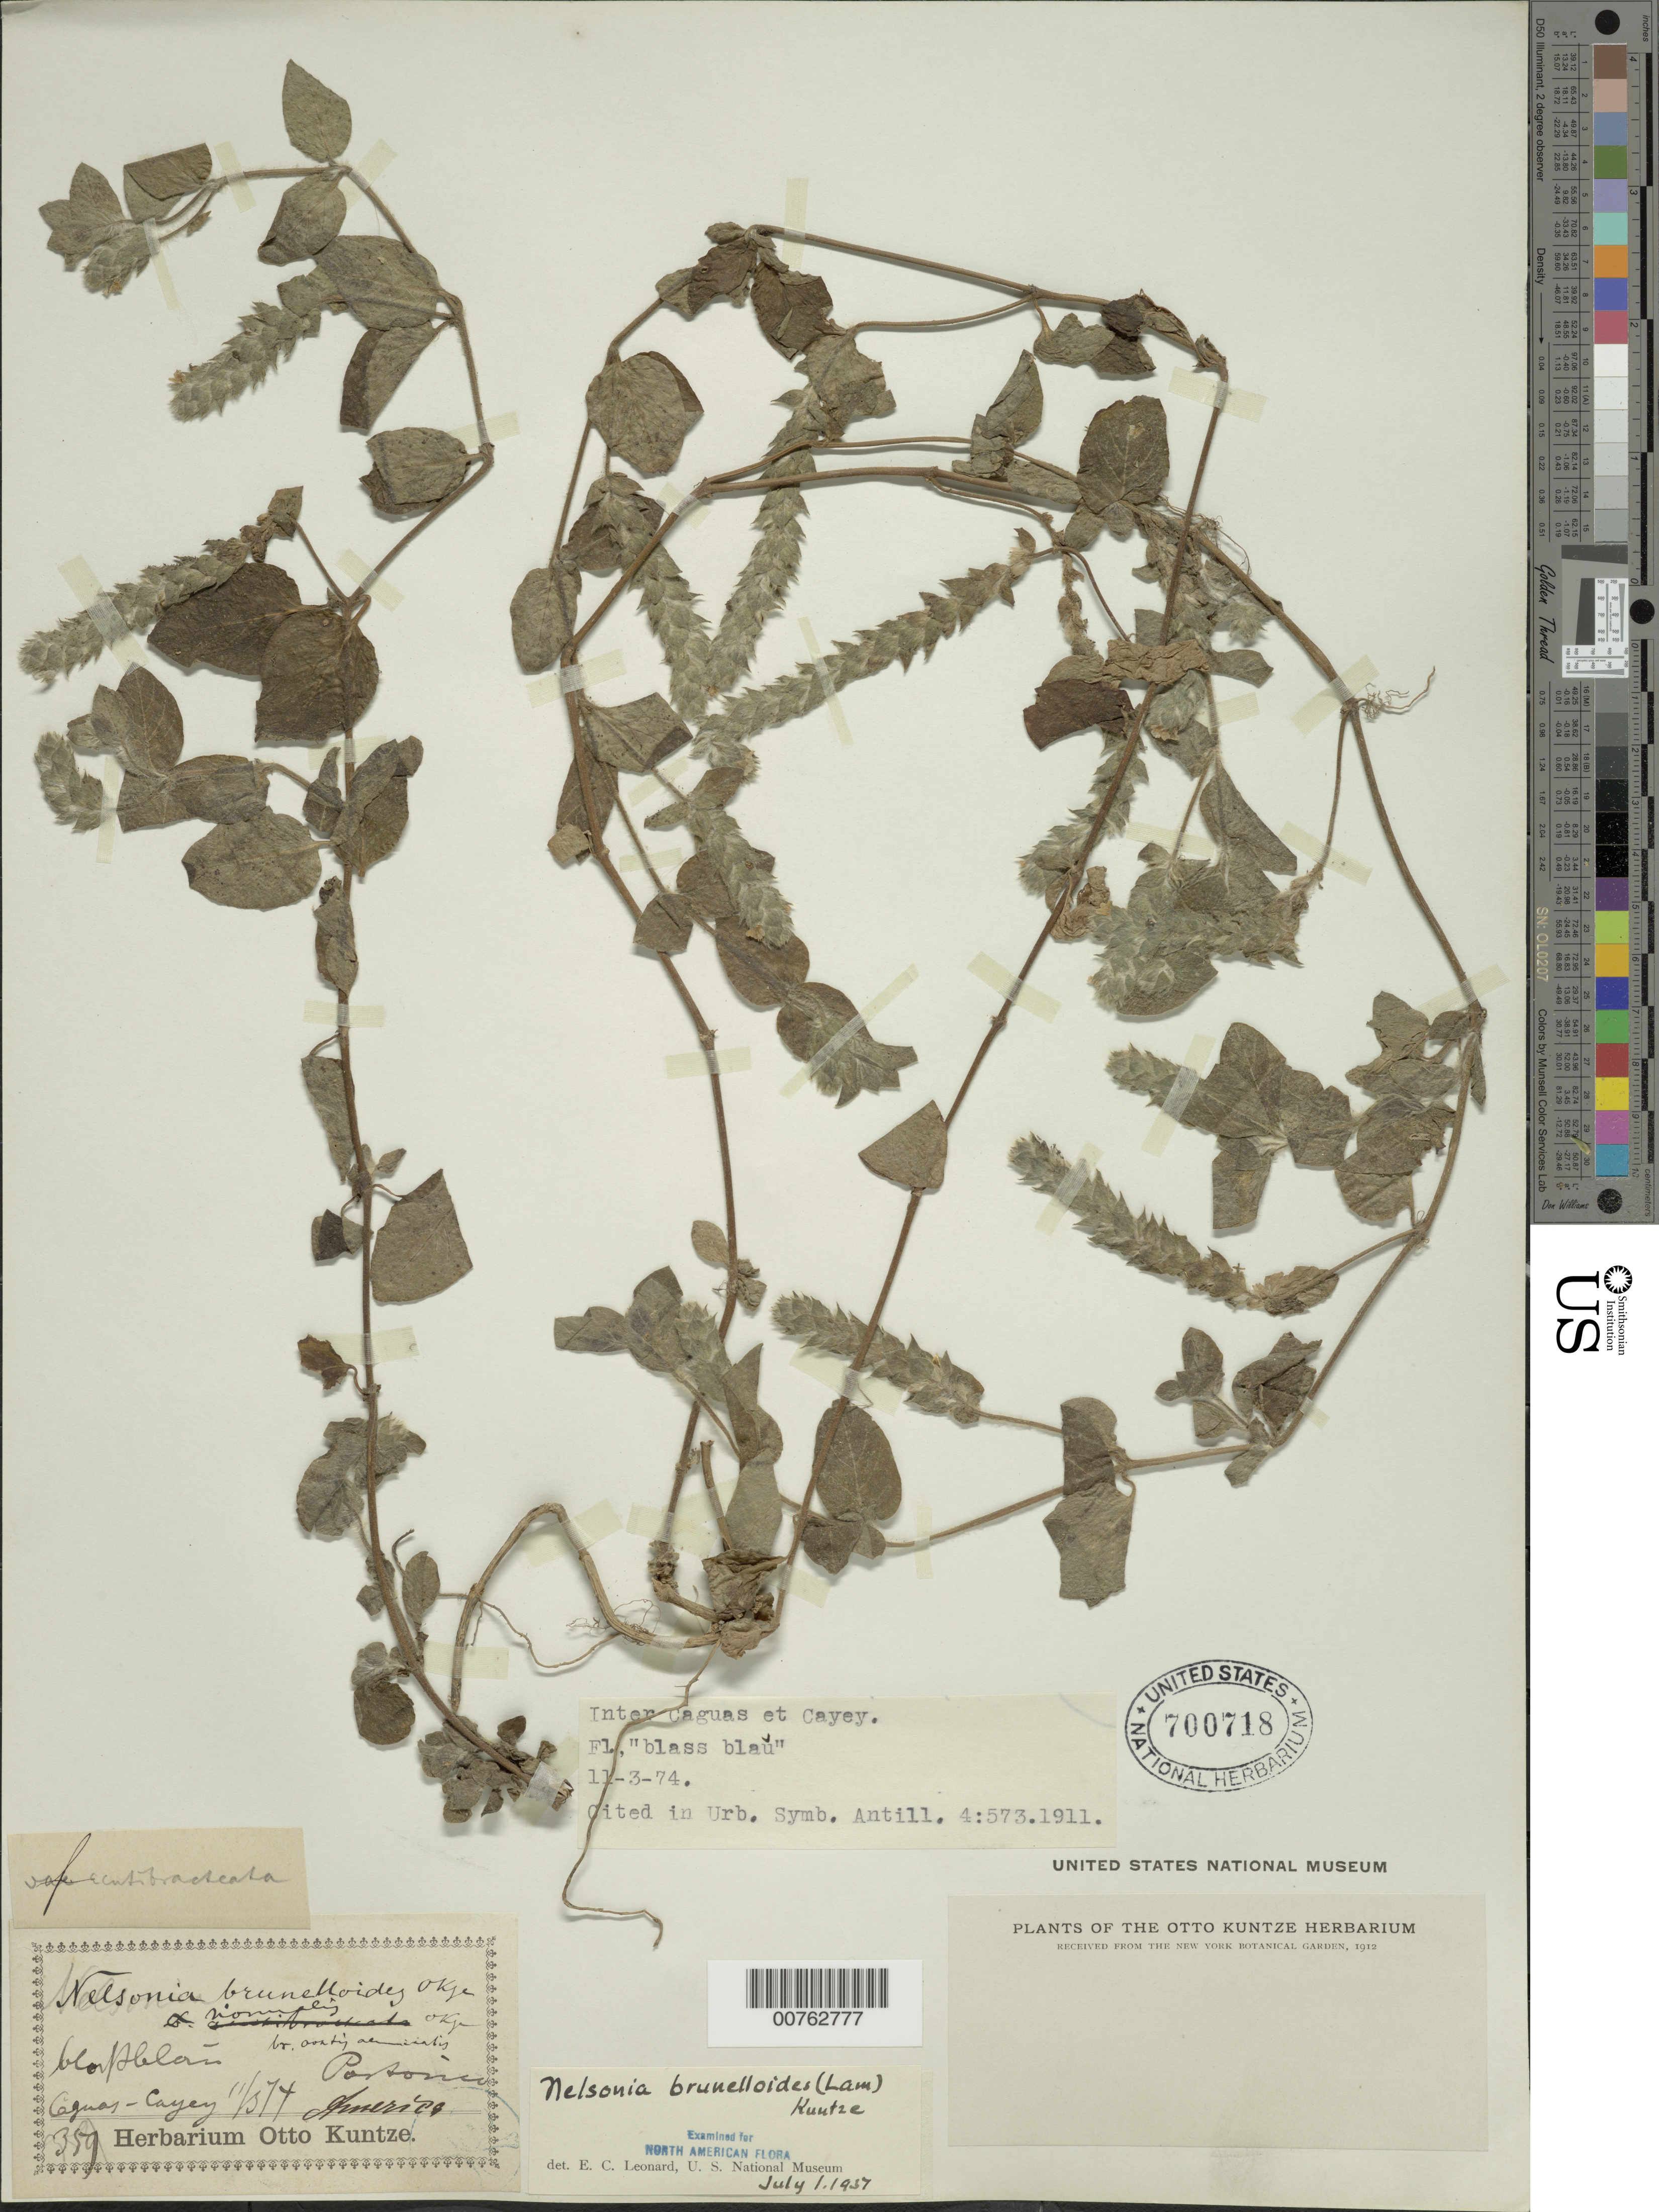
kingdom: Plantae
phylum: Tracheophyta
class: Magnoliopsida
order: Lamiales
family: Acanthaceae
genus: Nelsonia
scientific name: Nelsonia canescens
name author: (Lam.) Spreng.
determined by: Leonard, Emery C., (US)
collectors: C.E.O. Kuntze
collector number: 359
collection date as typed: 1874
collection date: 1874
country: Puerto Rico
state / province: Caguas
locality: Caguas-Cayey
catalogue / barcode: US 700718